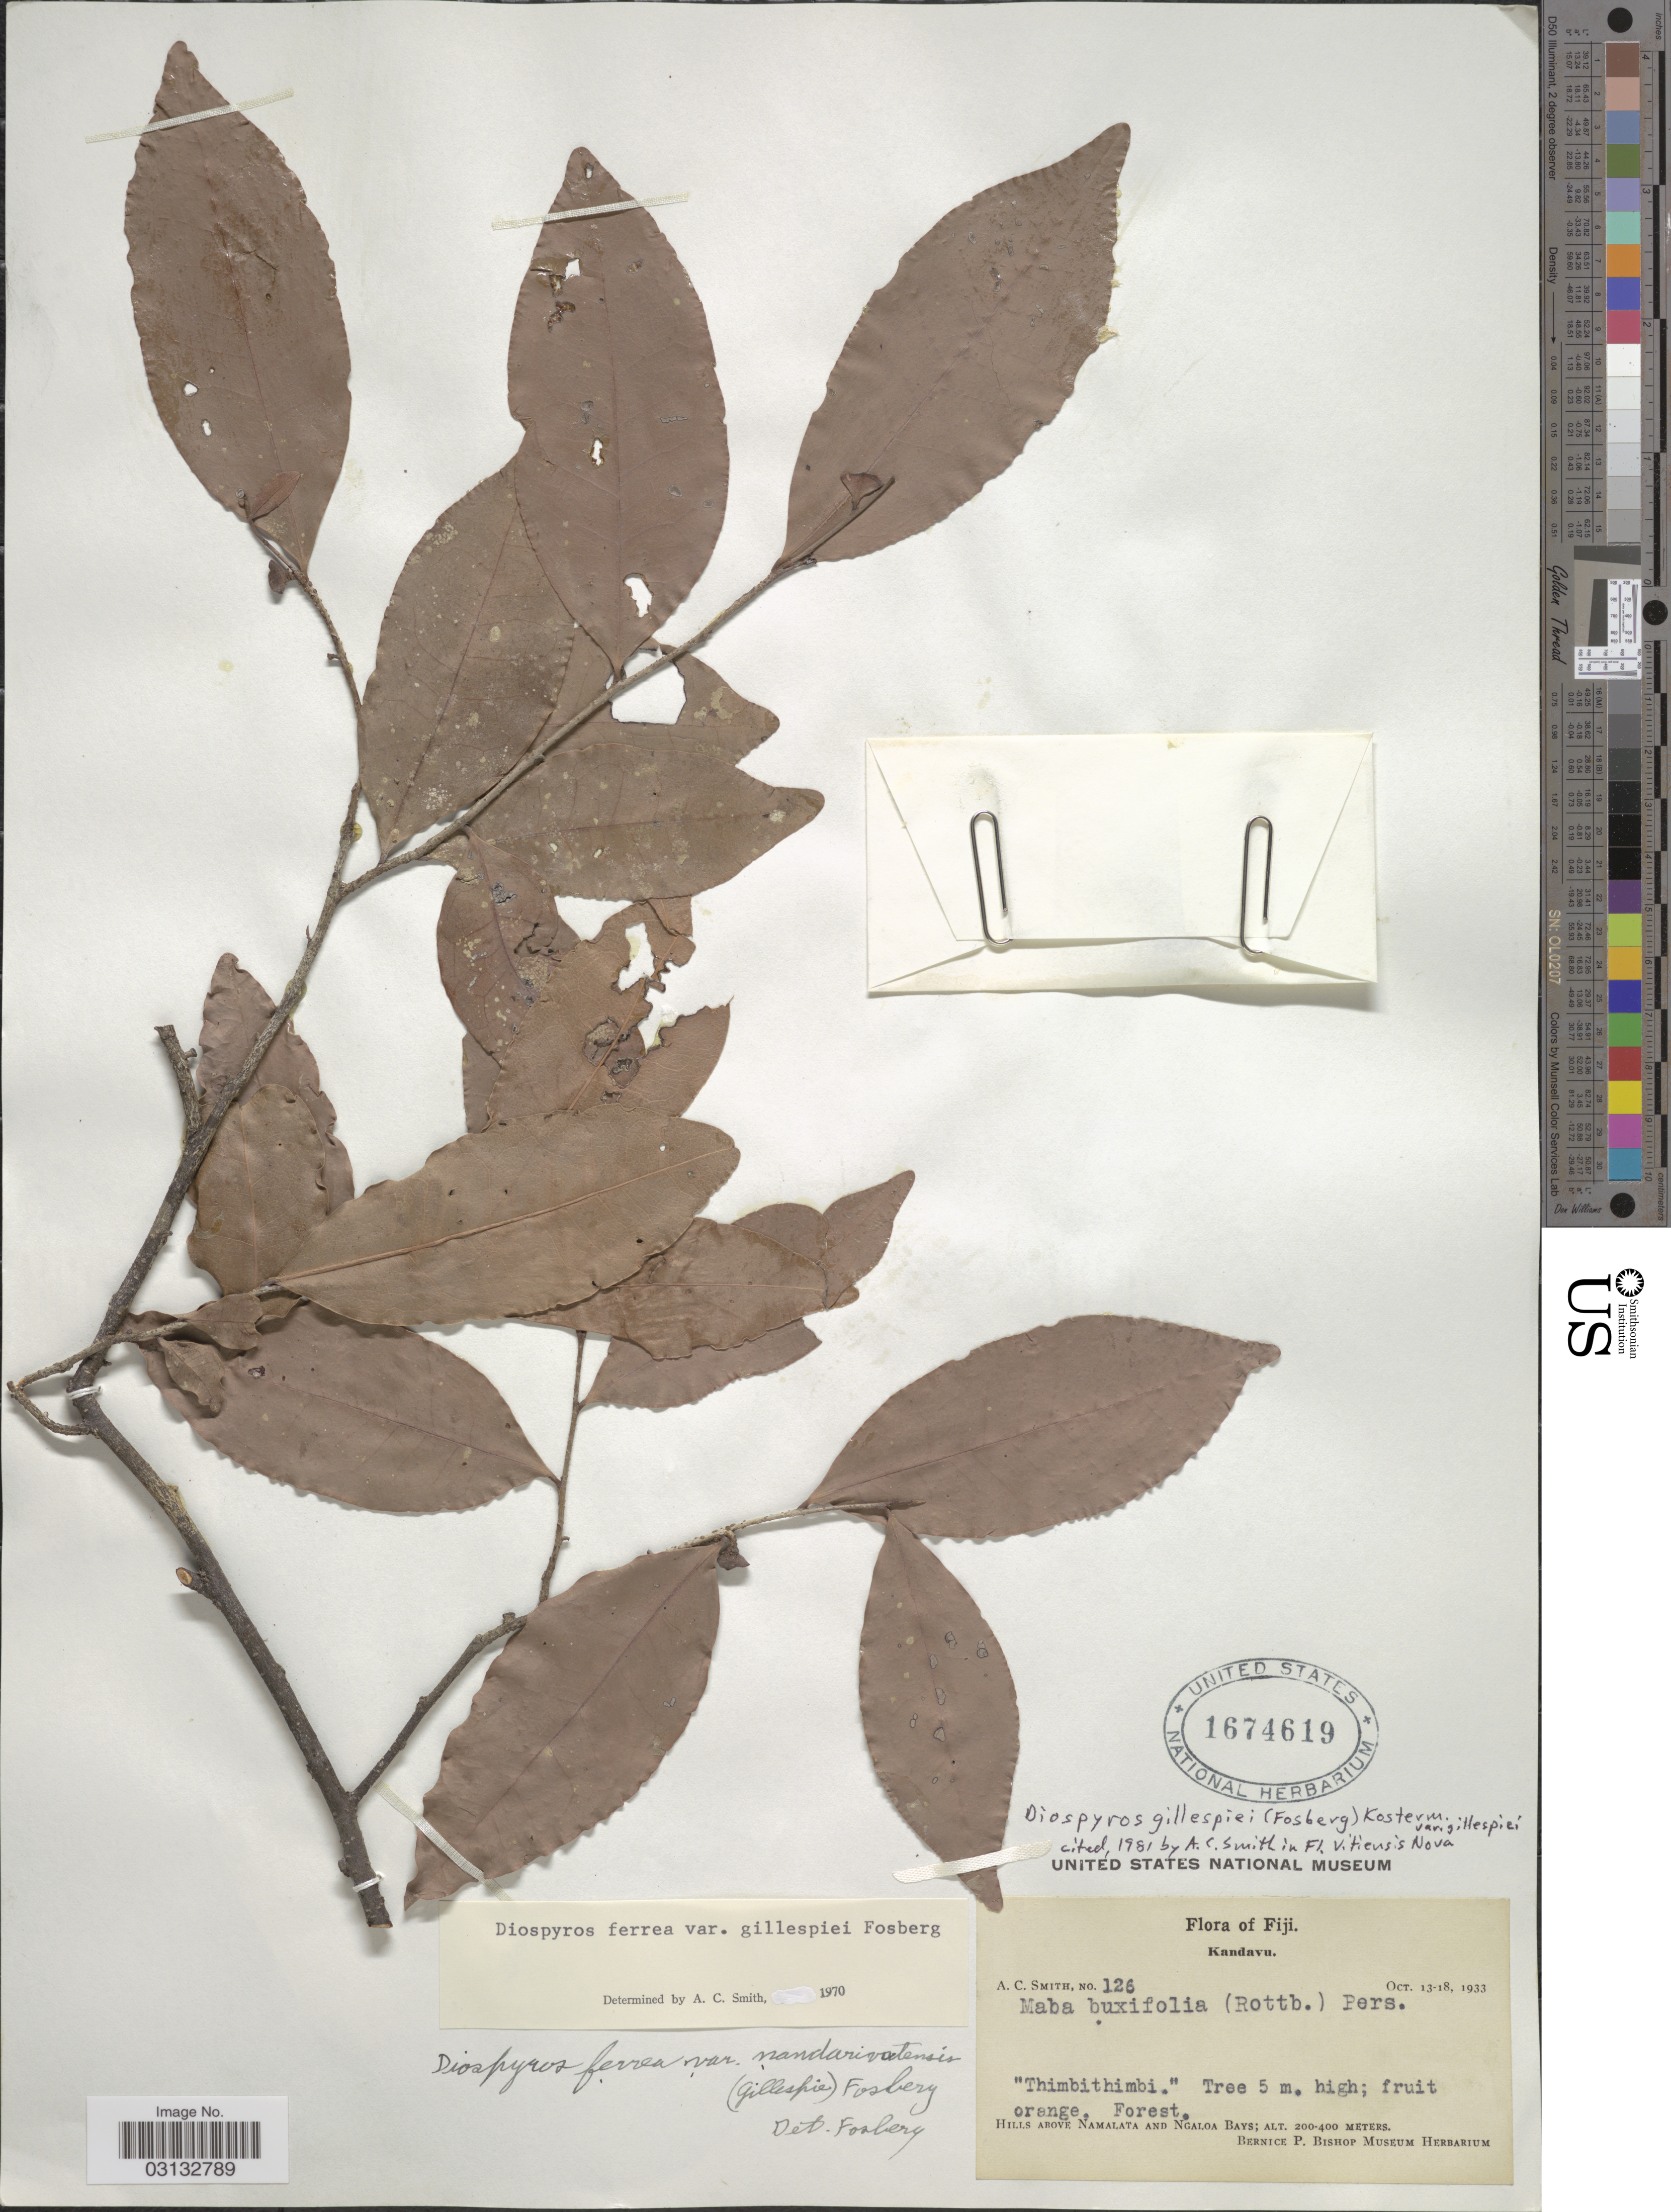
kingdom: Plantae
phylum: Tracheophyta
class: Magnoliopsida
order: Ericales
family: Ebenaceae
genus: Diospyros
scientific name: Diospyros gillespiei var. gillespiei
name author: (Fosberg) Kosterm.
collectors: A. C. Smith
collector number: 126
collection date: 1933-10-13/1933-10-18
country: Fiji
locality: Kandavu. Hills above Namalata and Ngaloa Bays.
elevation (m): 200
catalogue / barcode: US 1674619